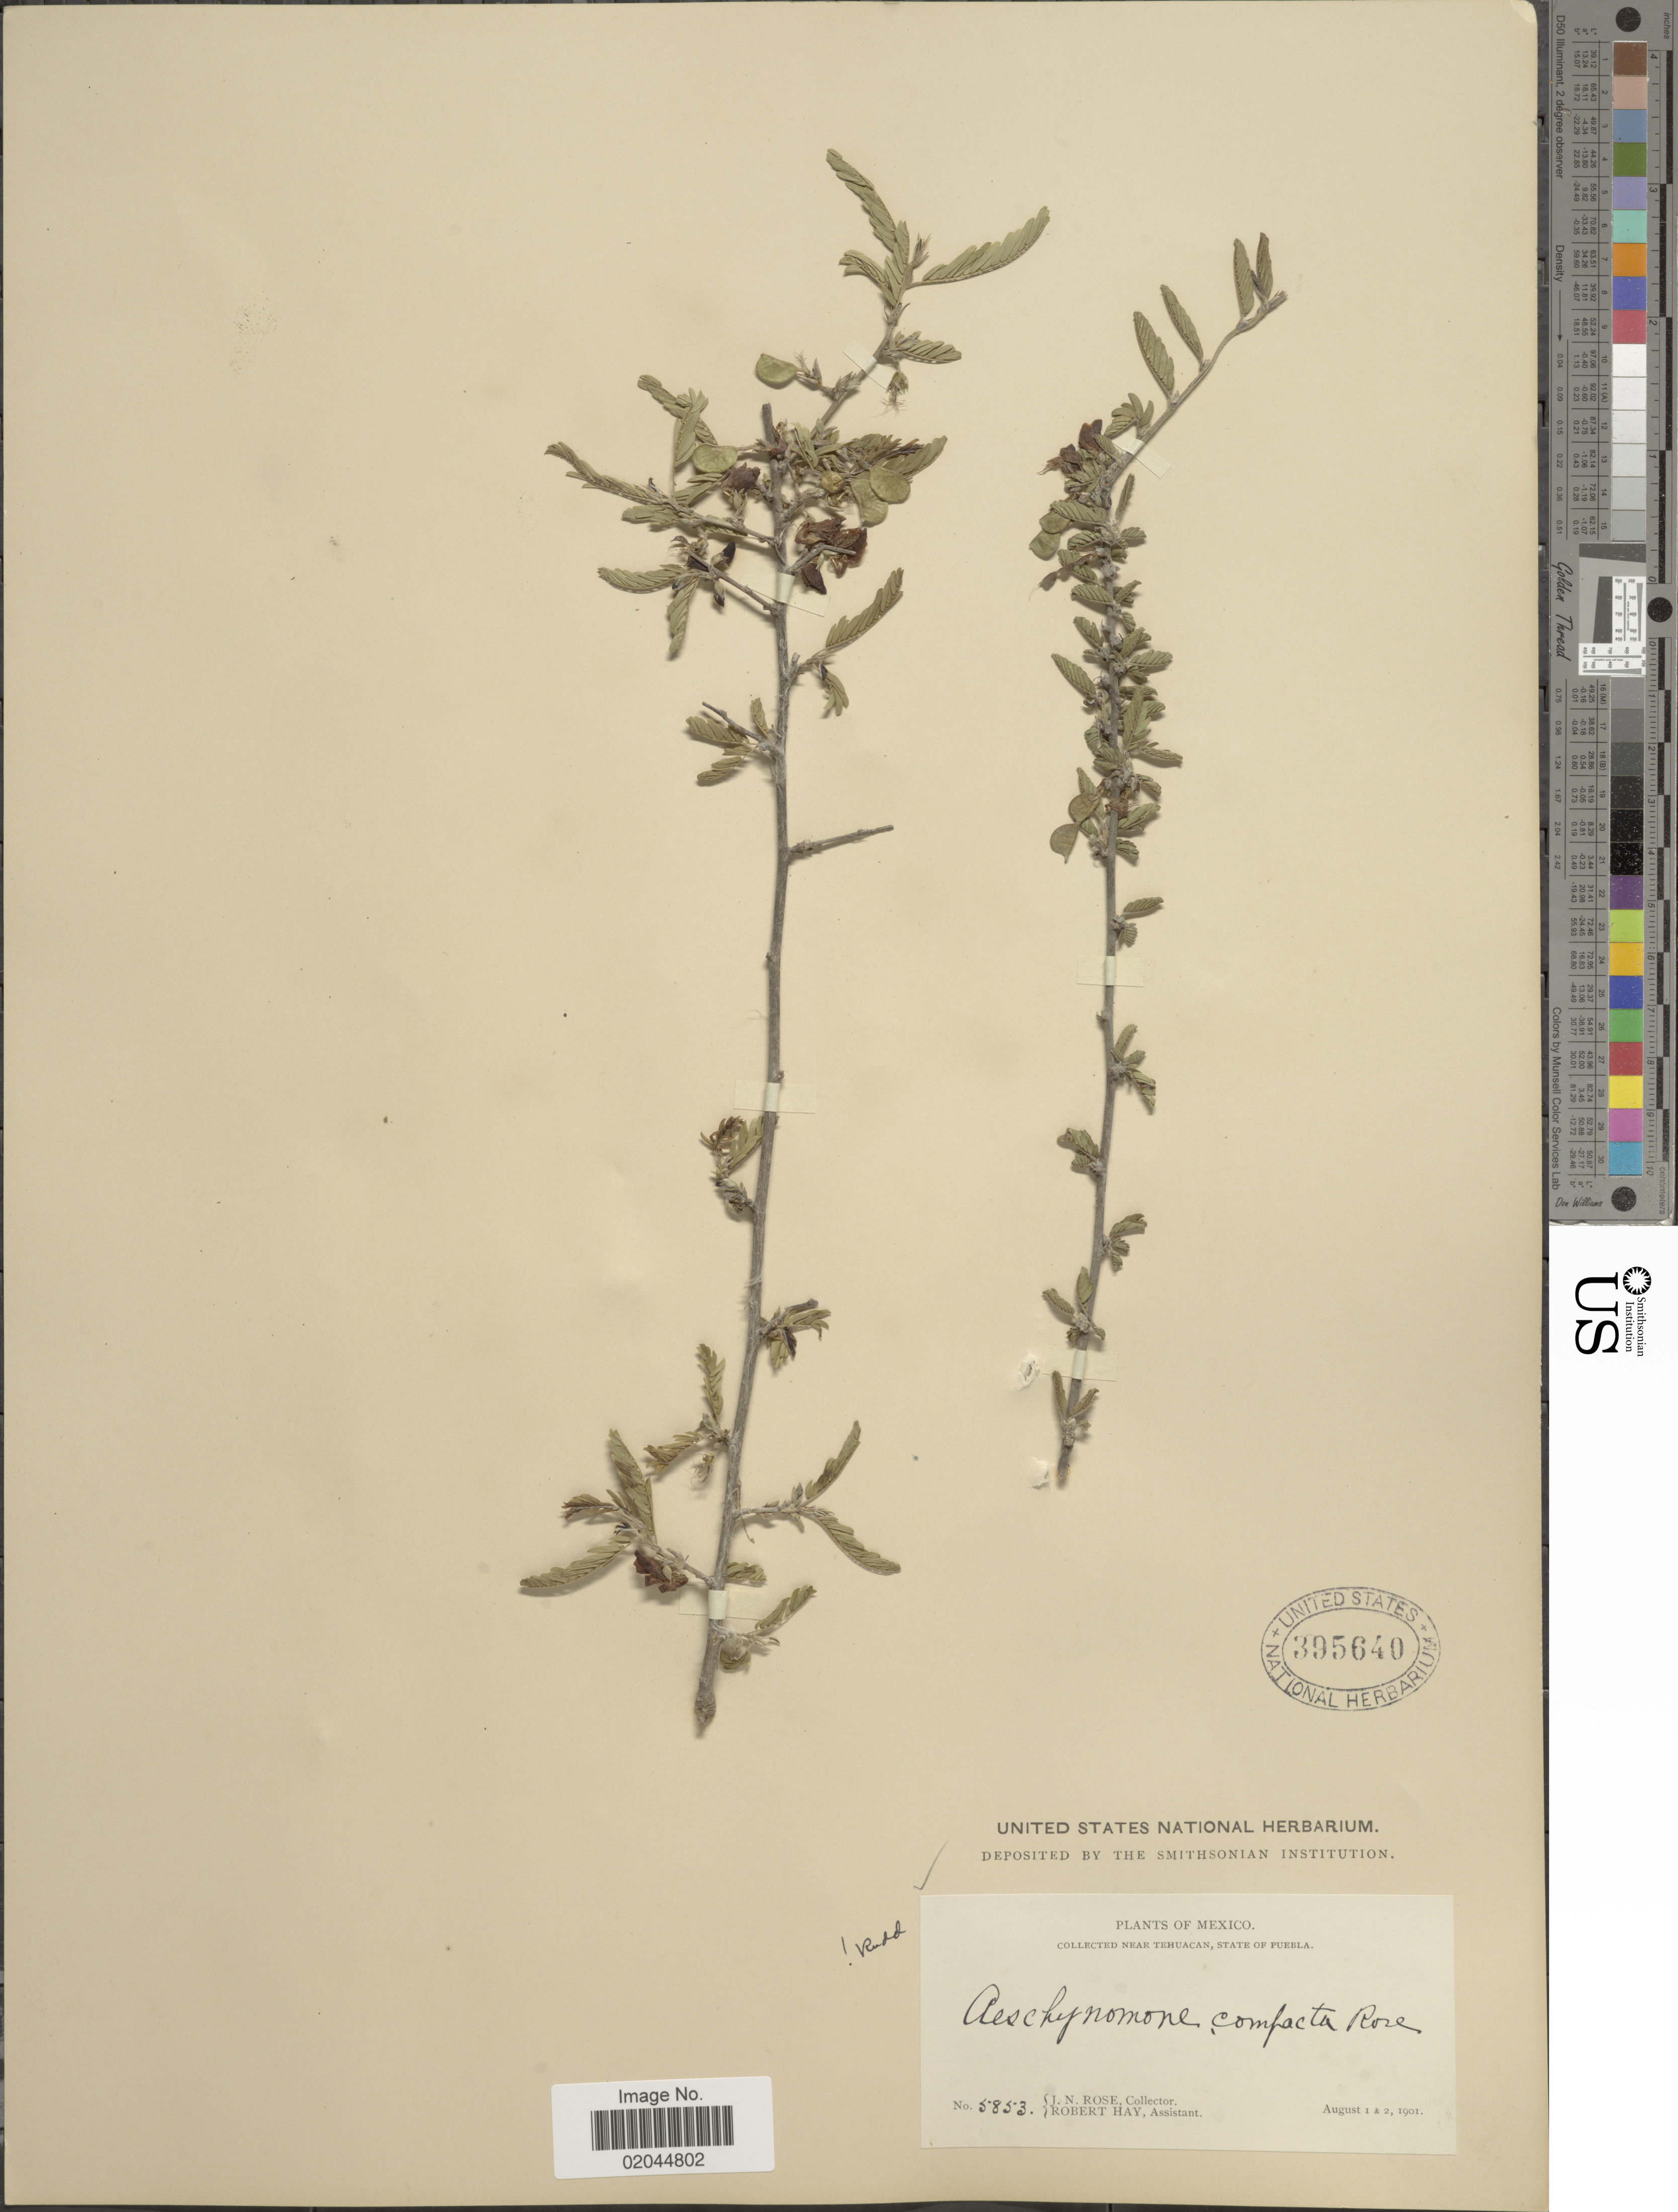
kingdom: Plantae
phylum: Tracheophyta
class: Magnoliopsida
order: Fabales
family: Fabaceae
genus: Aeschynomene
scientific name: Aeschynomene compacta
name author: Rose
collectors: J. N. Rose & R. Hay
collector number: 5853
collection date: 1901-08-01/1901-08-02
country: Mexico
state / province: Puebla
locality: Near Tehuacan, State of Puebla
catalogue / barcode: US 395640